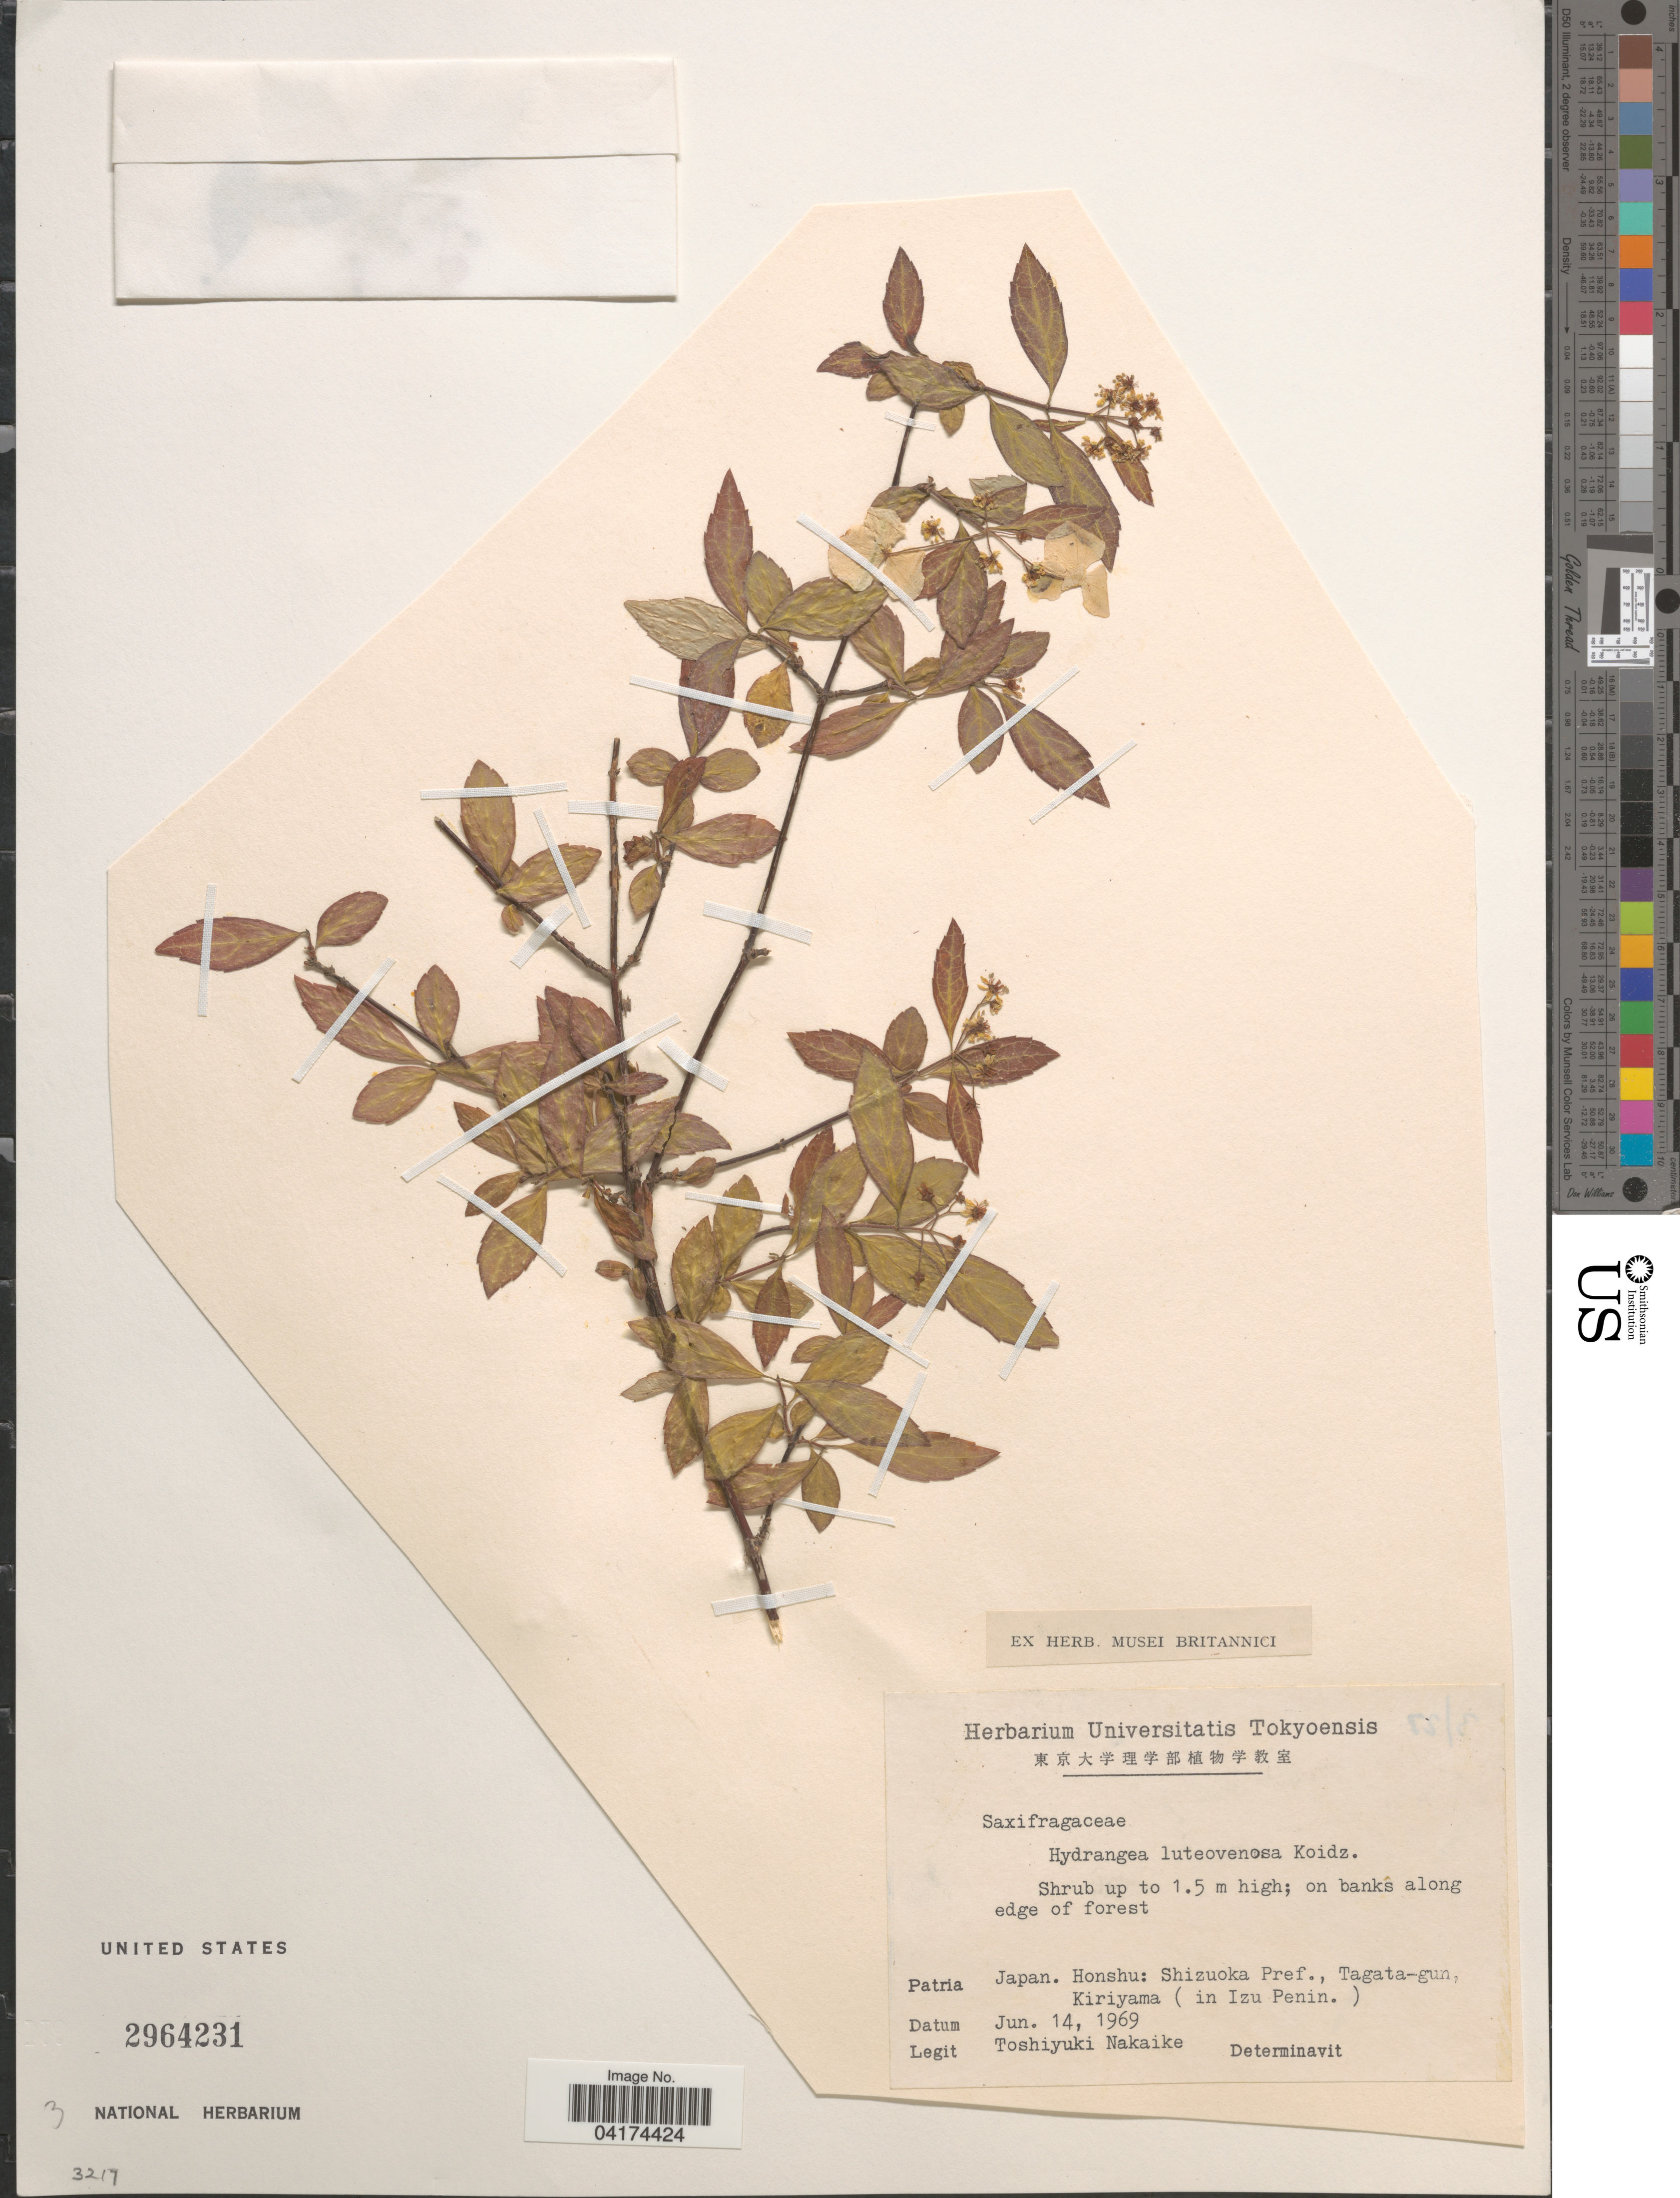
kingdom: Plantae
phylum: Tracheophyta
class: Magnoliopsida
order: Cornales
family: Hydrangeaceae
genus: Hydrangea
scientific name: Hydrangea luteovenosa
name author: Koidz.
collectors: T. Nakaike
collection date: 1969-06-14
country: Japan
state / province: Sizuoka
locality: Honshu: Shizuoka Pref., Tagata-gun, Kiriyama (in Izu Penin.).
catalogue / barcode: US 2964231